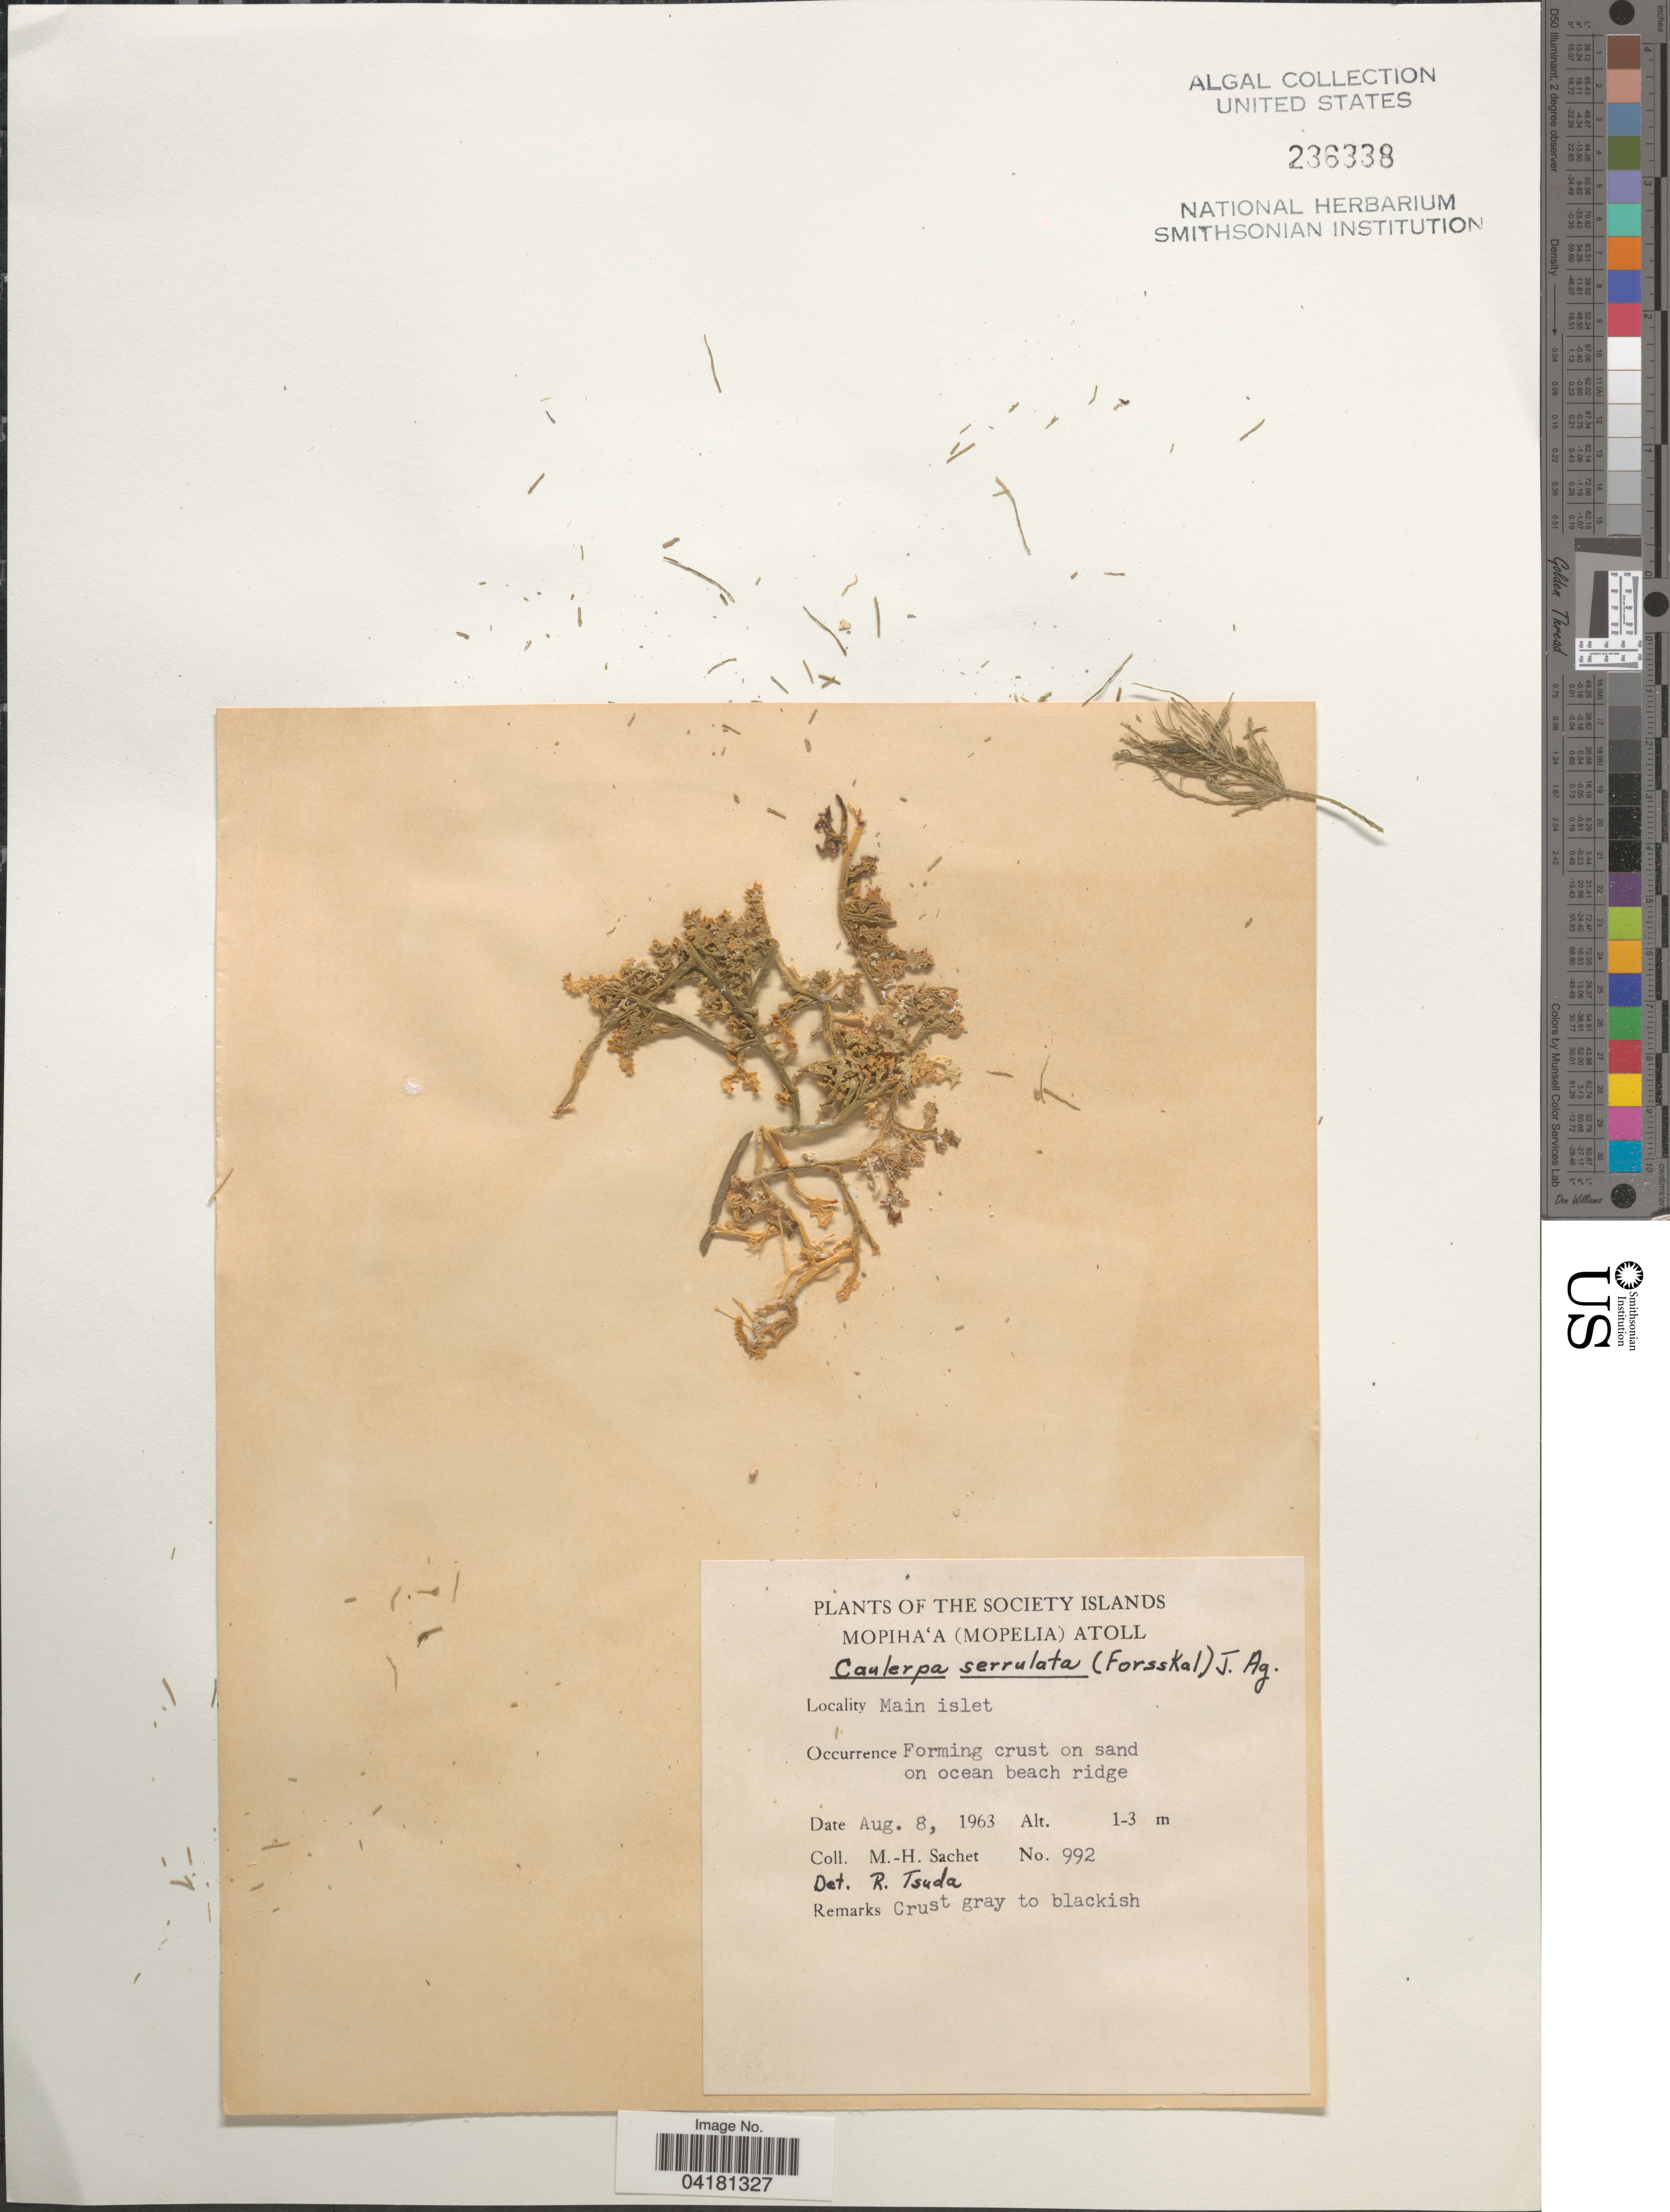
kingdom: Plantae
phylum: Chlorophyta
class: Ulvophyceae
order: Bryopsidales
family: Caulerpaceae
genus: Caulerpa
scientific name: Caulerpa serrulata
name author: (Forssk.) J. Agardh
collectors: M.-H. Sachet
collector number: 992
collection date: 1963-08-08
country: French Polynesia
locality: Society Islands. Mopiha'a (Mopelia) Atoll. Main islet.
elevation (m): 1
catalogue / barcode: US 236338